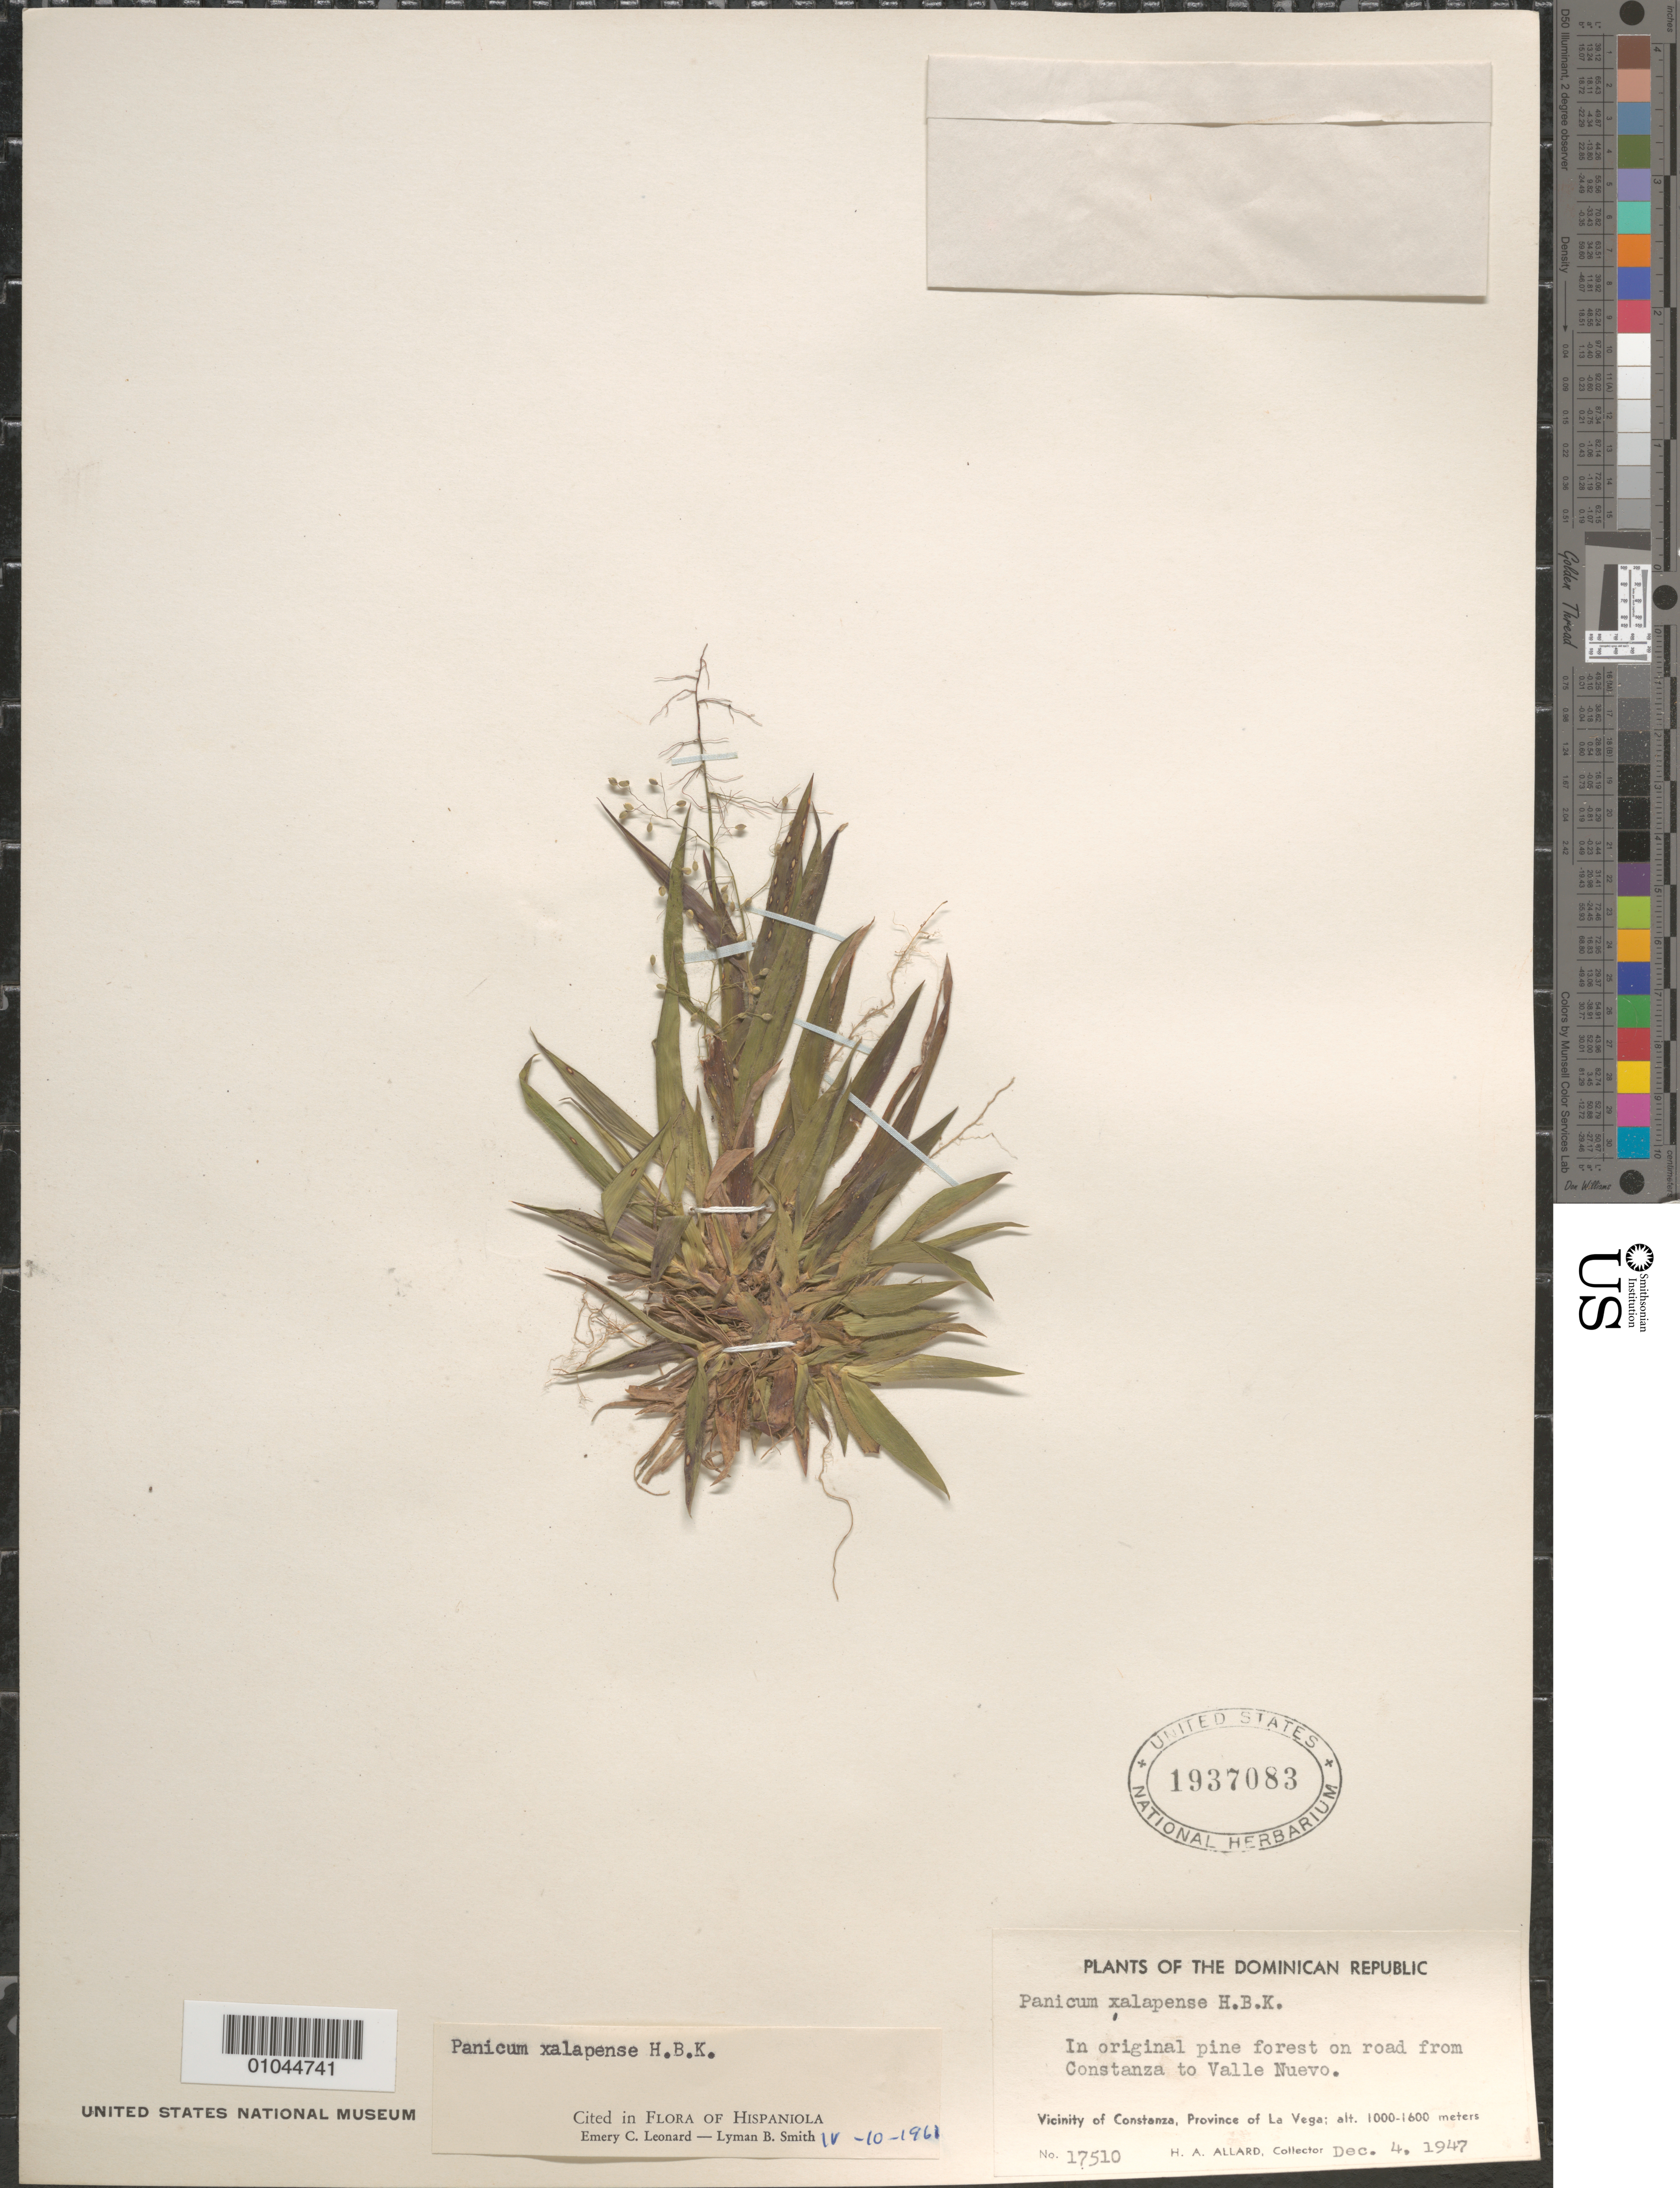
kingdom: Plantae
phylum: Tracheophyta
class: Liliopsida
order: Poales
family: Poaceae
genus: Panicum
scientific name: Panicum xalapense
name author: Kunth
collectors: H. A. Allard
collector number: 17510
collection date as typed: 04 Dec 1947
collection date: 1947-12-04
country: Dominican Republic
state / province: La Vega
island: Hispaniola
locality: Vicinity of Constanza, on road from Constanza to Valle Nuevo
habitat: in original pine forest on road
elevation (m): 1000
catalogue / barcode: US 1937083